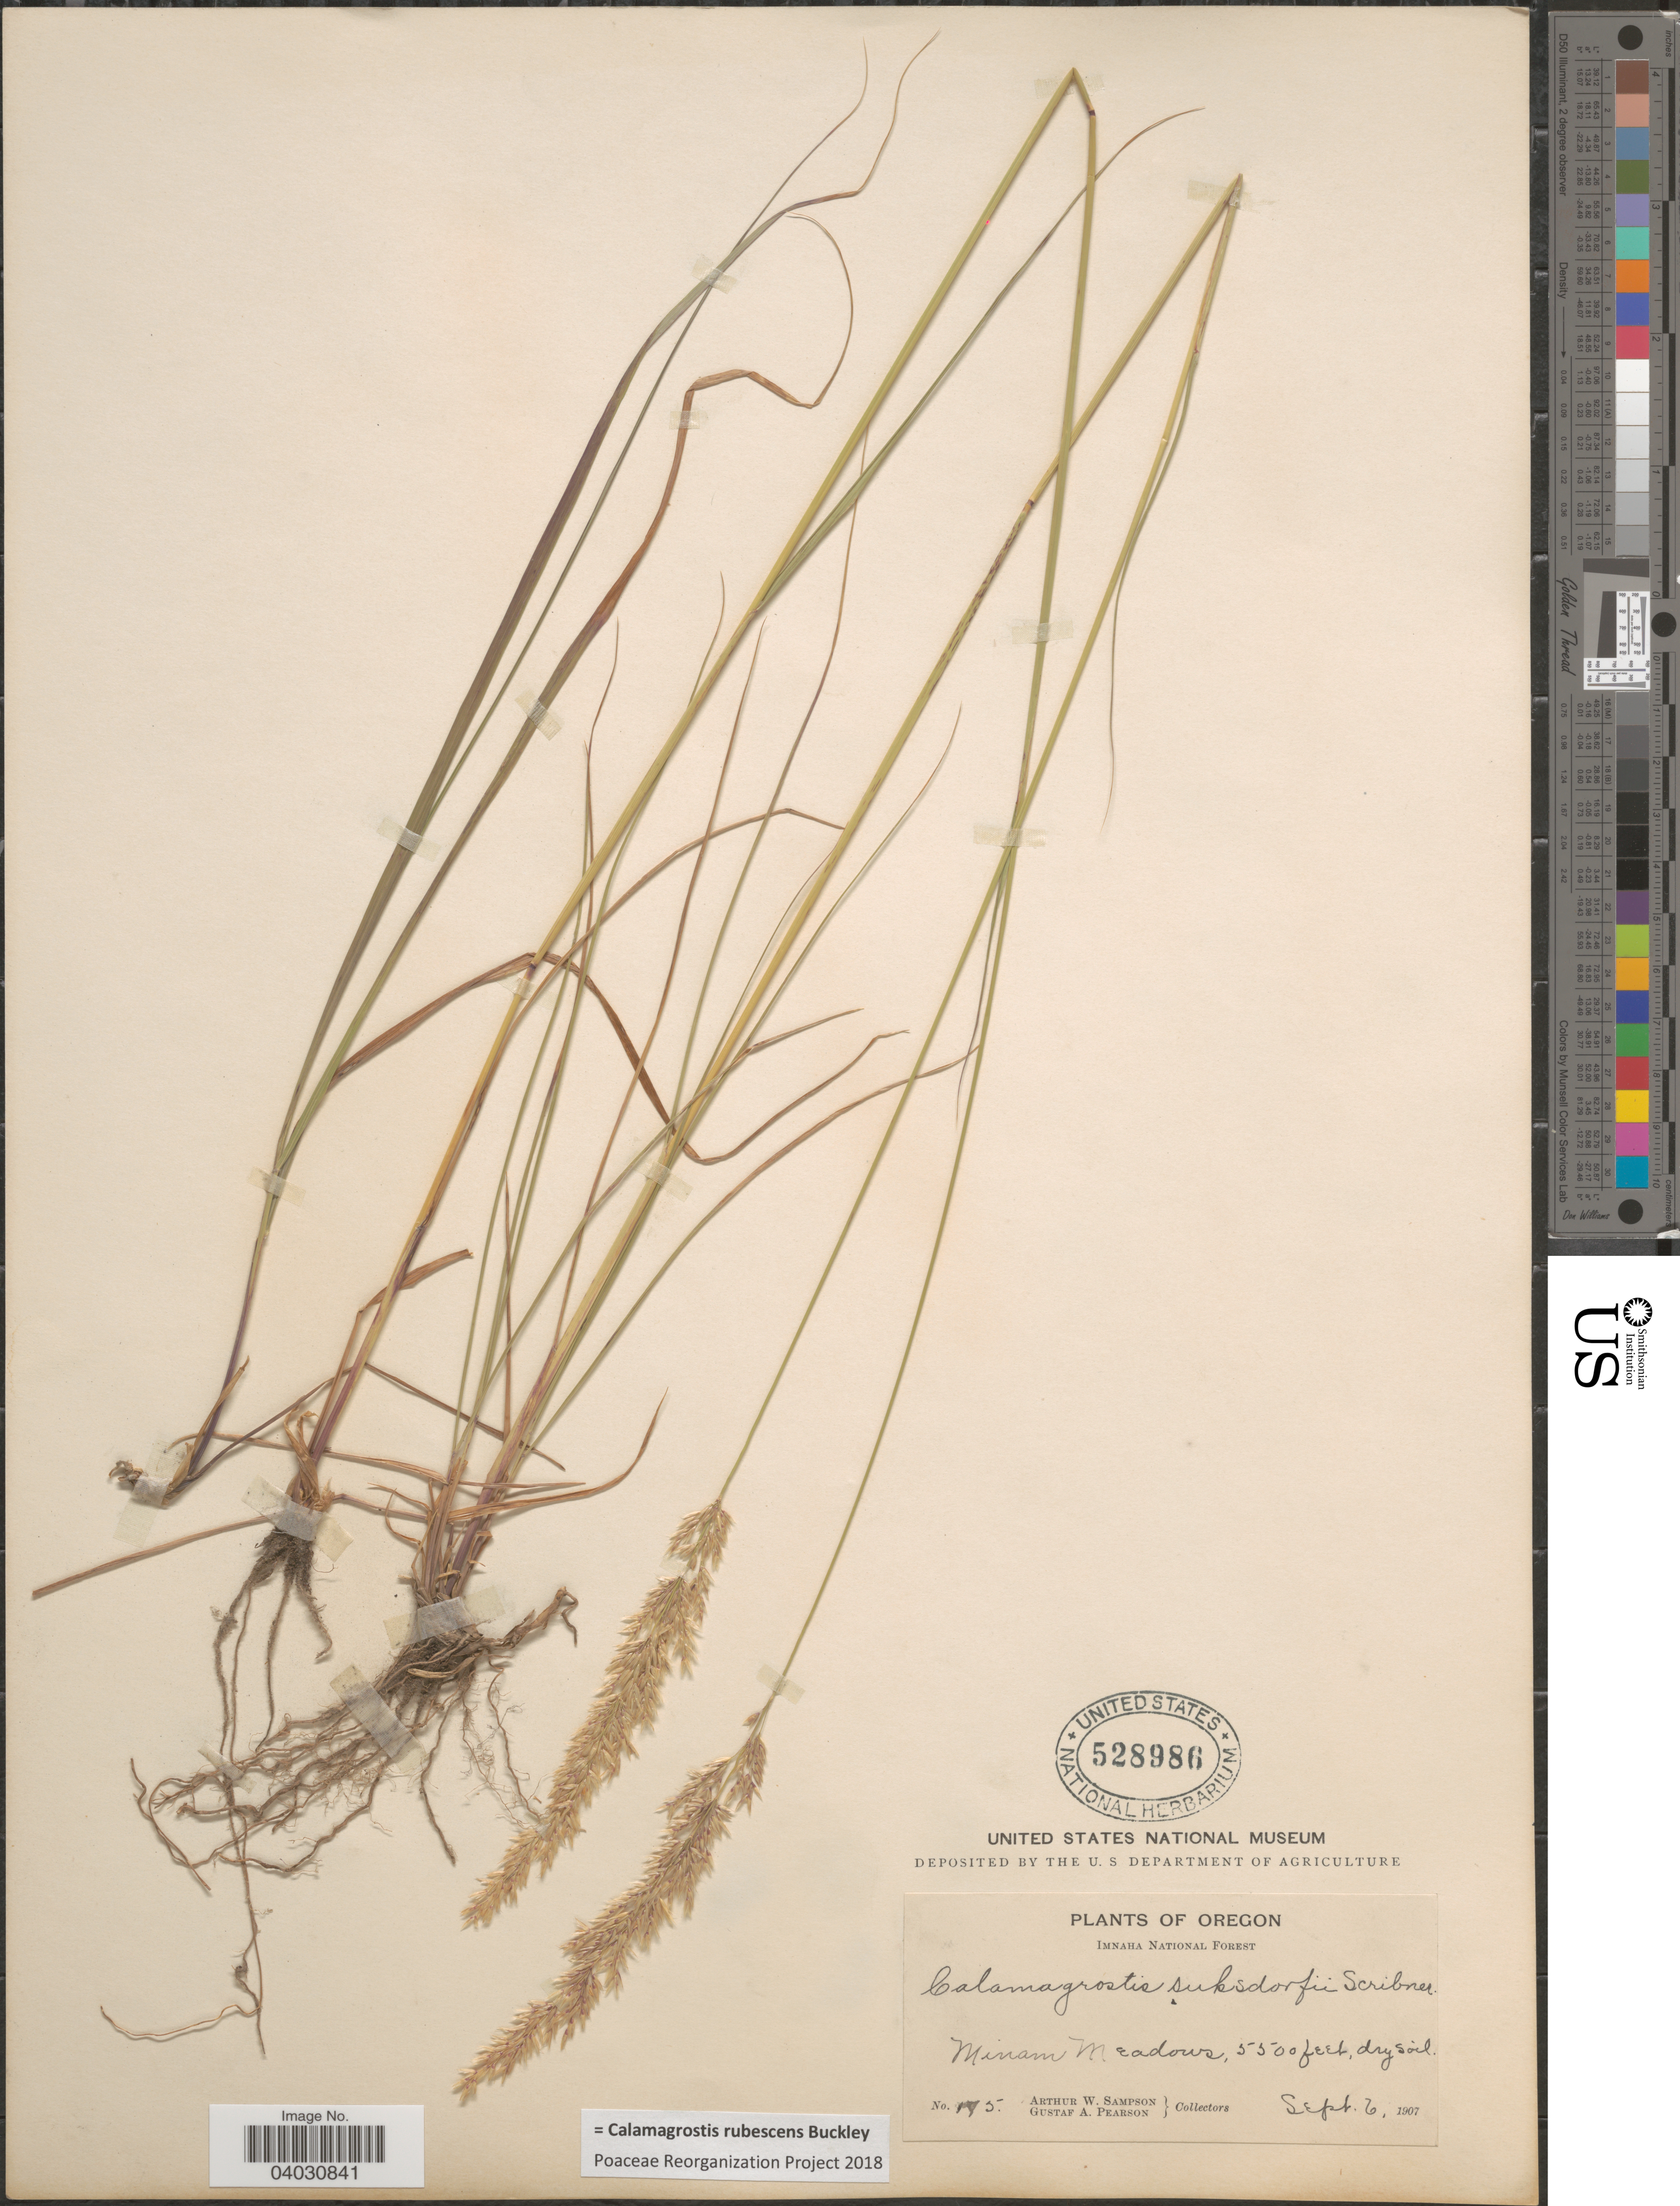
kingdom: Plantae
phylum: Tracheophyta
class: Liliopsida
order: Poales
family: Poaceae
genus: Calamagrostis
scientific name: Calamagrostis rubescens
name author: Buckley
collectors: A. Sampson & G. Pearson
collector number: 145*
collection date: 1907-09-06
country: United States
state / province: Oregon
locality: Imnaha National Forest. Minam Meadows.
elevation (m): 1676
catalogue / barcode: US 528986